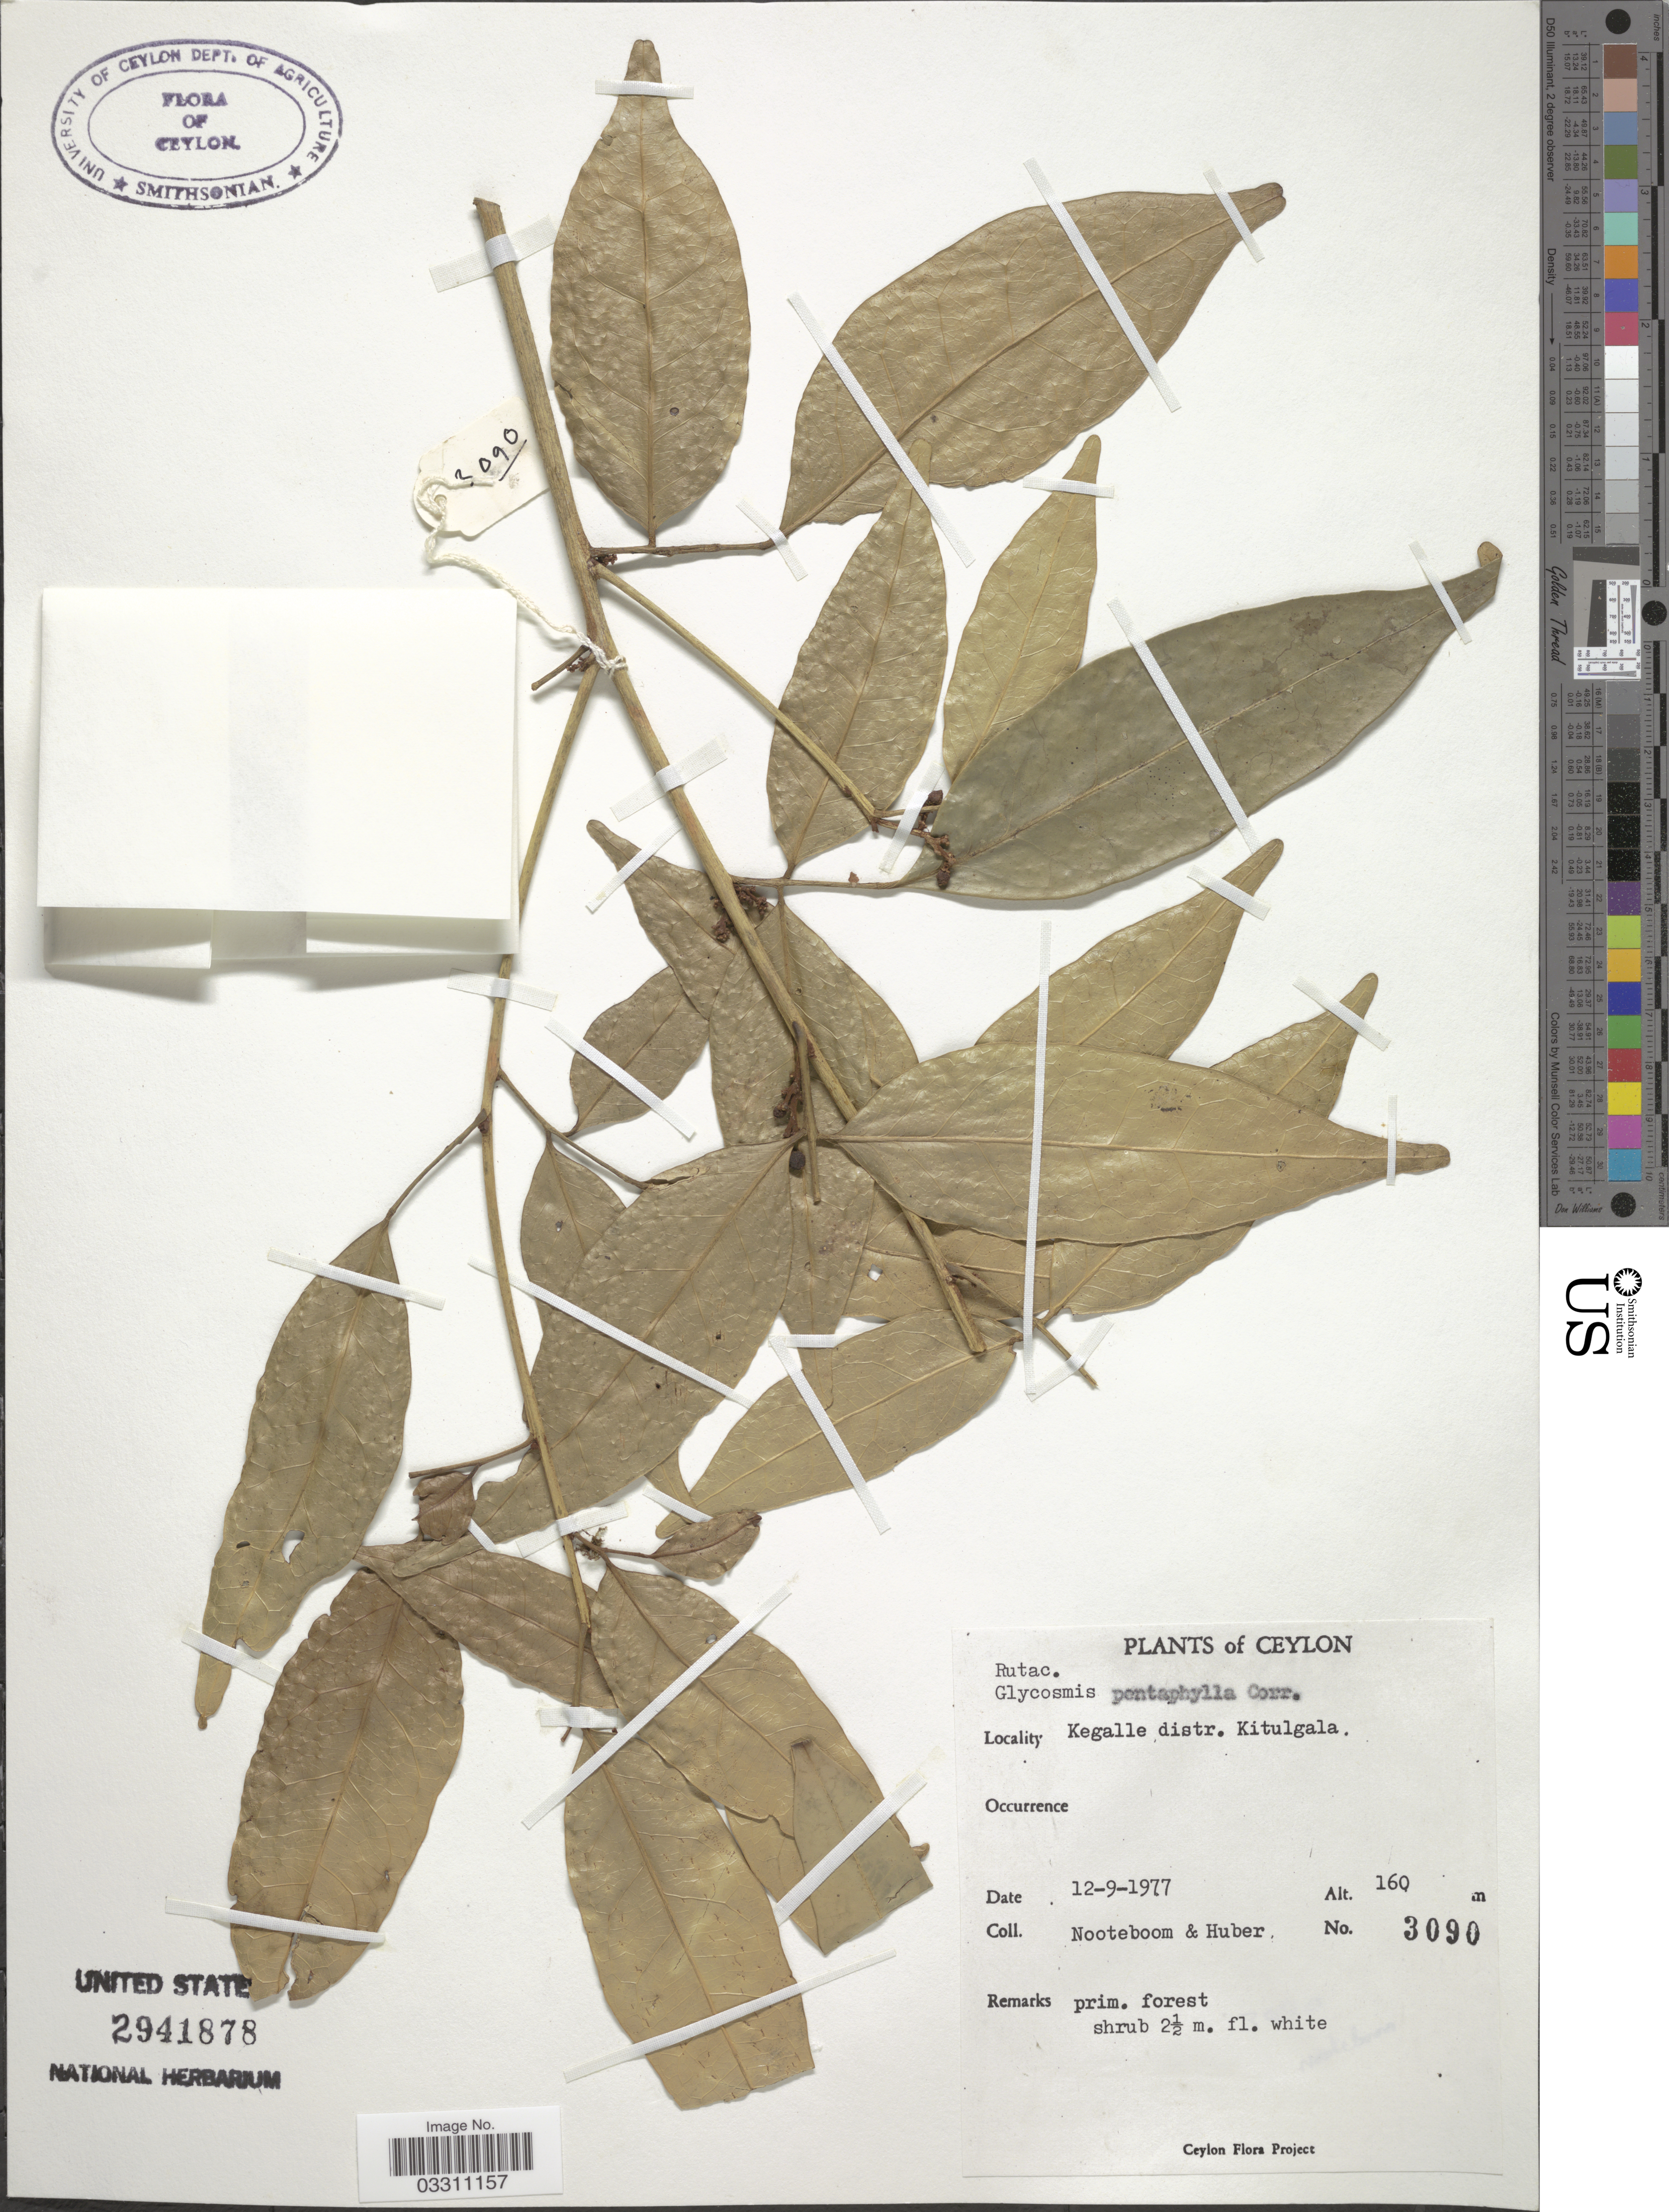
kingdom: Plantae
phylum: Tracheophyta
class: Magnoliopsida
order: Sapindales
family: Rutaceae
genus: Glycosmis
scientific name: Glycosmis pentaphylla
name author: (Retz.) DC.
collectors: Nooteboom, -- & Huber, --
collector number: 3090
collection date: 1977-09-12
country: Sri Lanka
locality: Ceylon. Kegalle distr. Kitulgala.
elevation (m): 160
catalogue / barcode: US 2941878